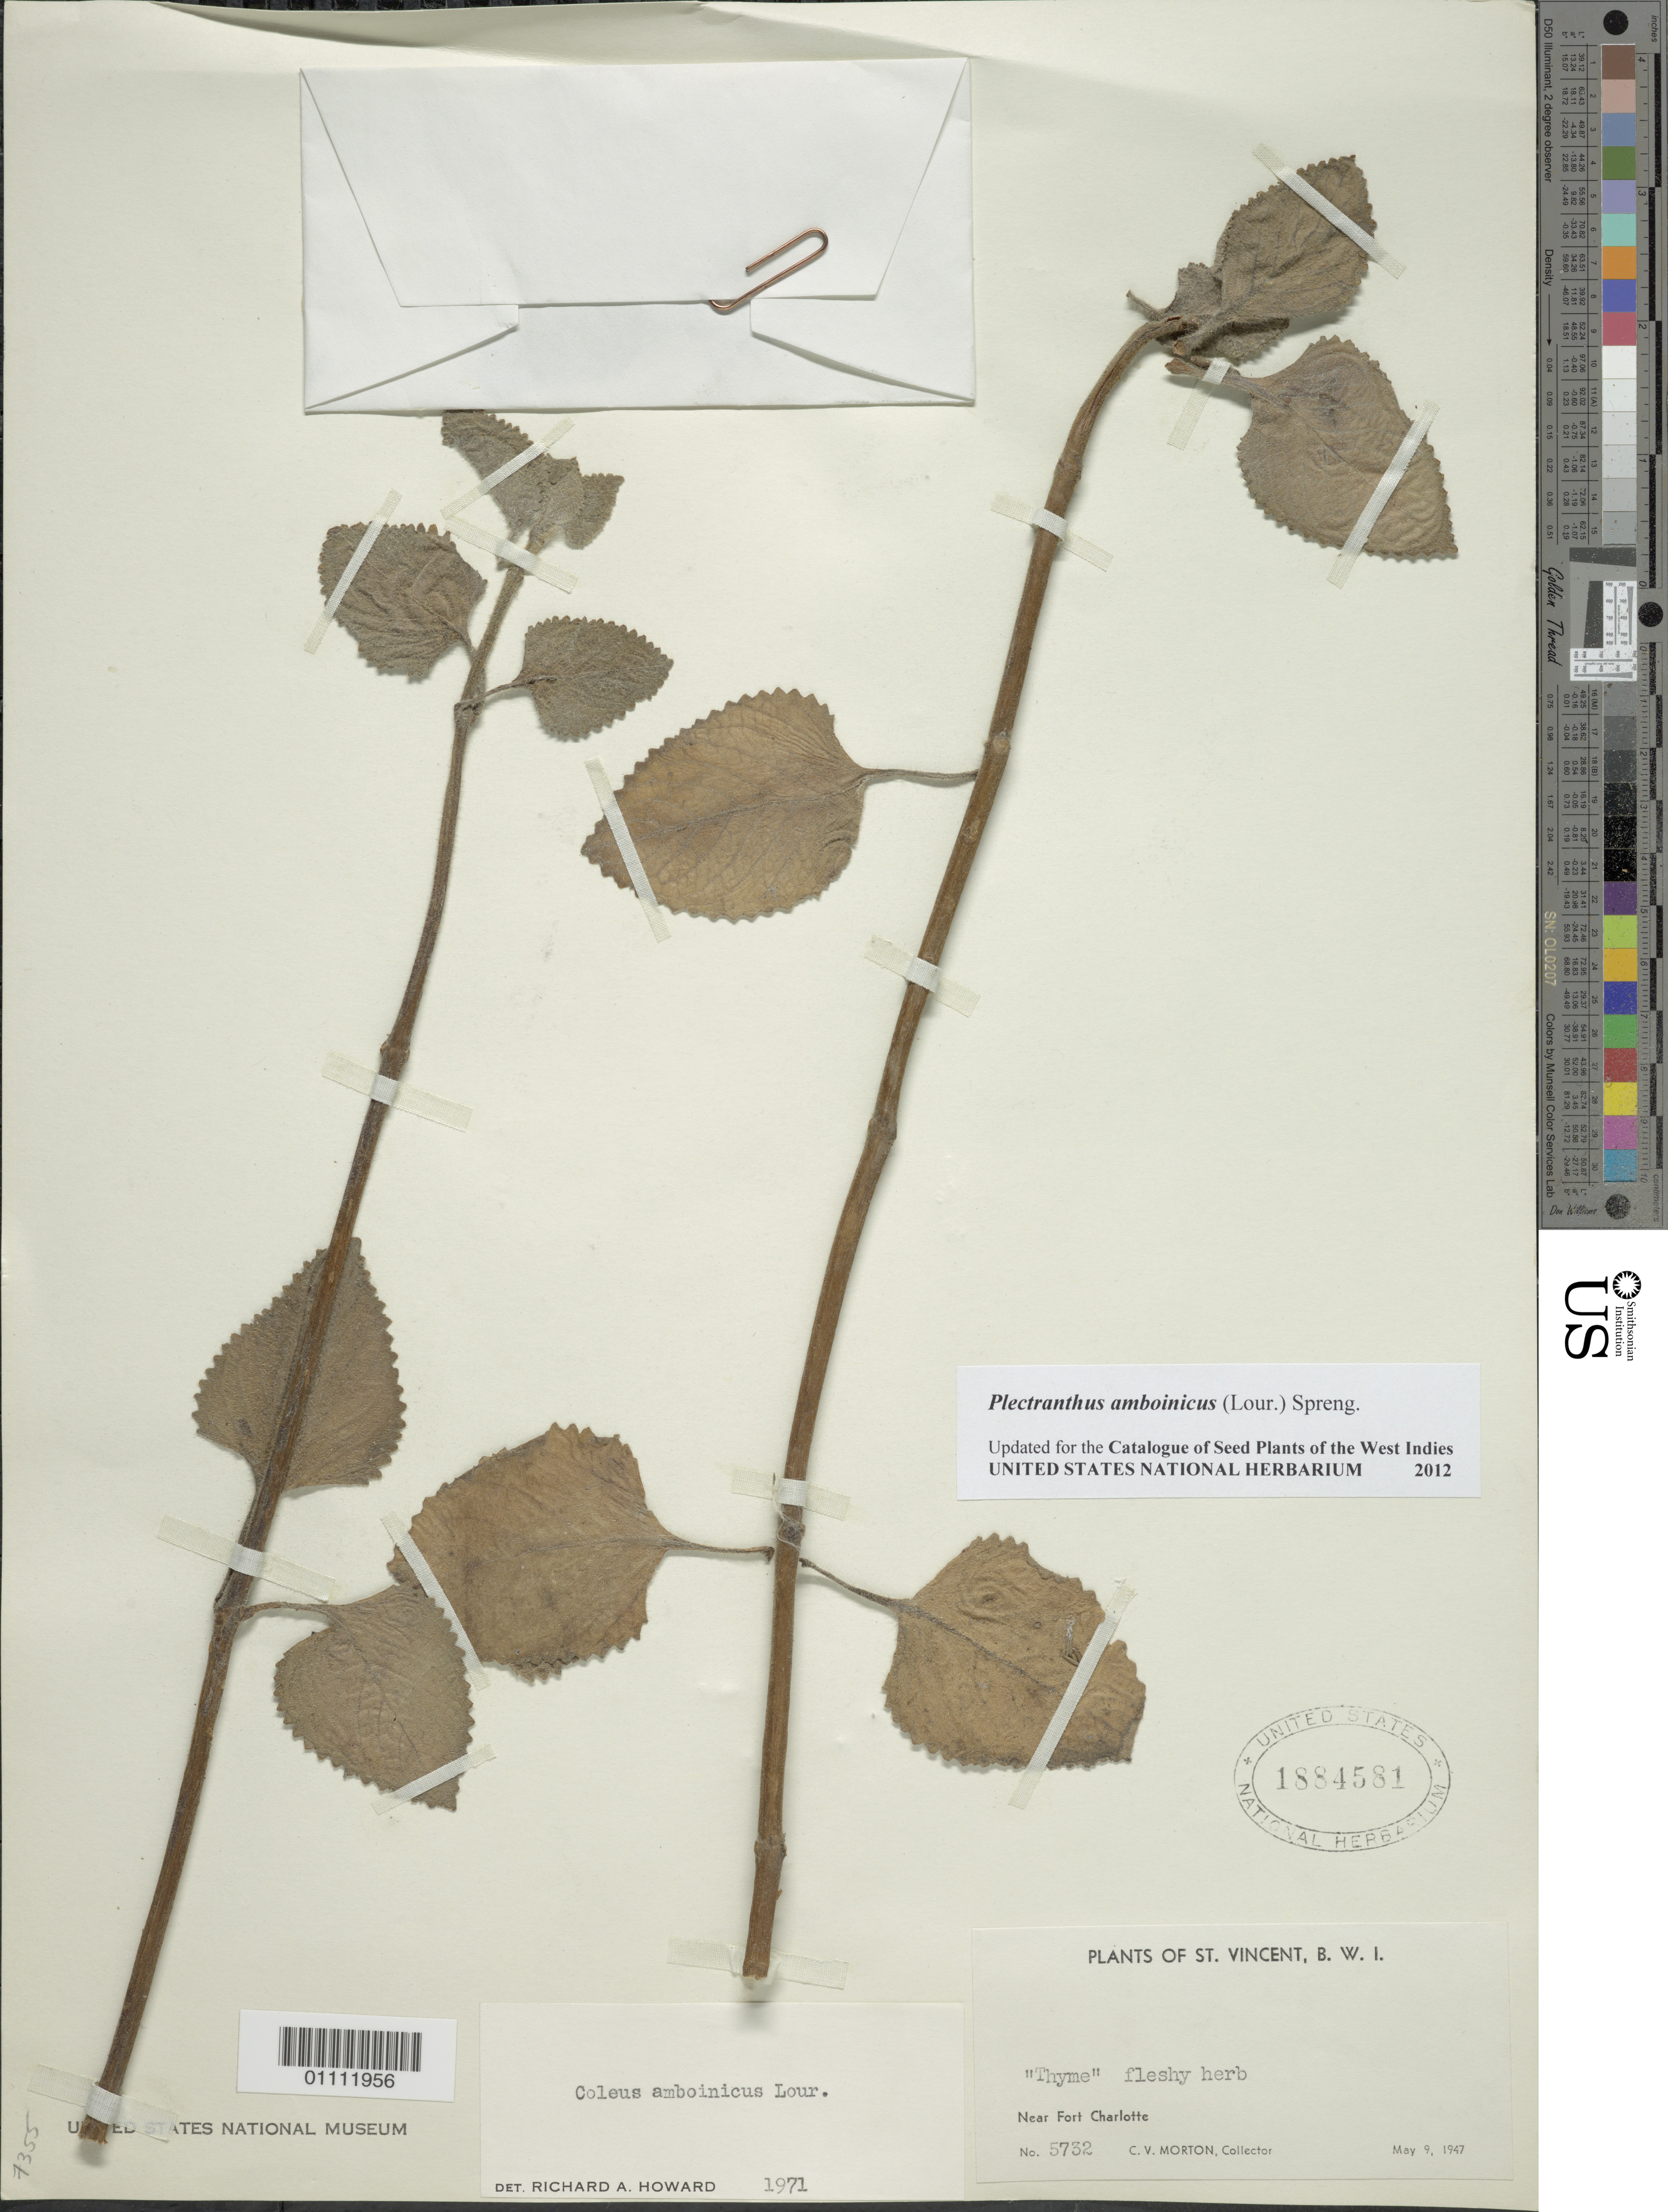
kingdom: Plantae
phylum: Tracheophyta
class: Magnoliopsida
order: Lamiales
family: Lamiaceae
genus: Plectranthus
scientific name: Plectranthus amboinicus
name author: (Lour.) Spreng.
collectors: C. V. Morton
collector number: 5732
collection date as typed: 09 May 1947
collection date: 1947-05-09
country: St. Vincent - Grenadines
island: St. Vincent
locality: Fort Charlotte, near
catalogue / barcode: US 1884581